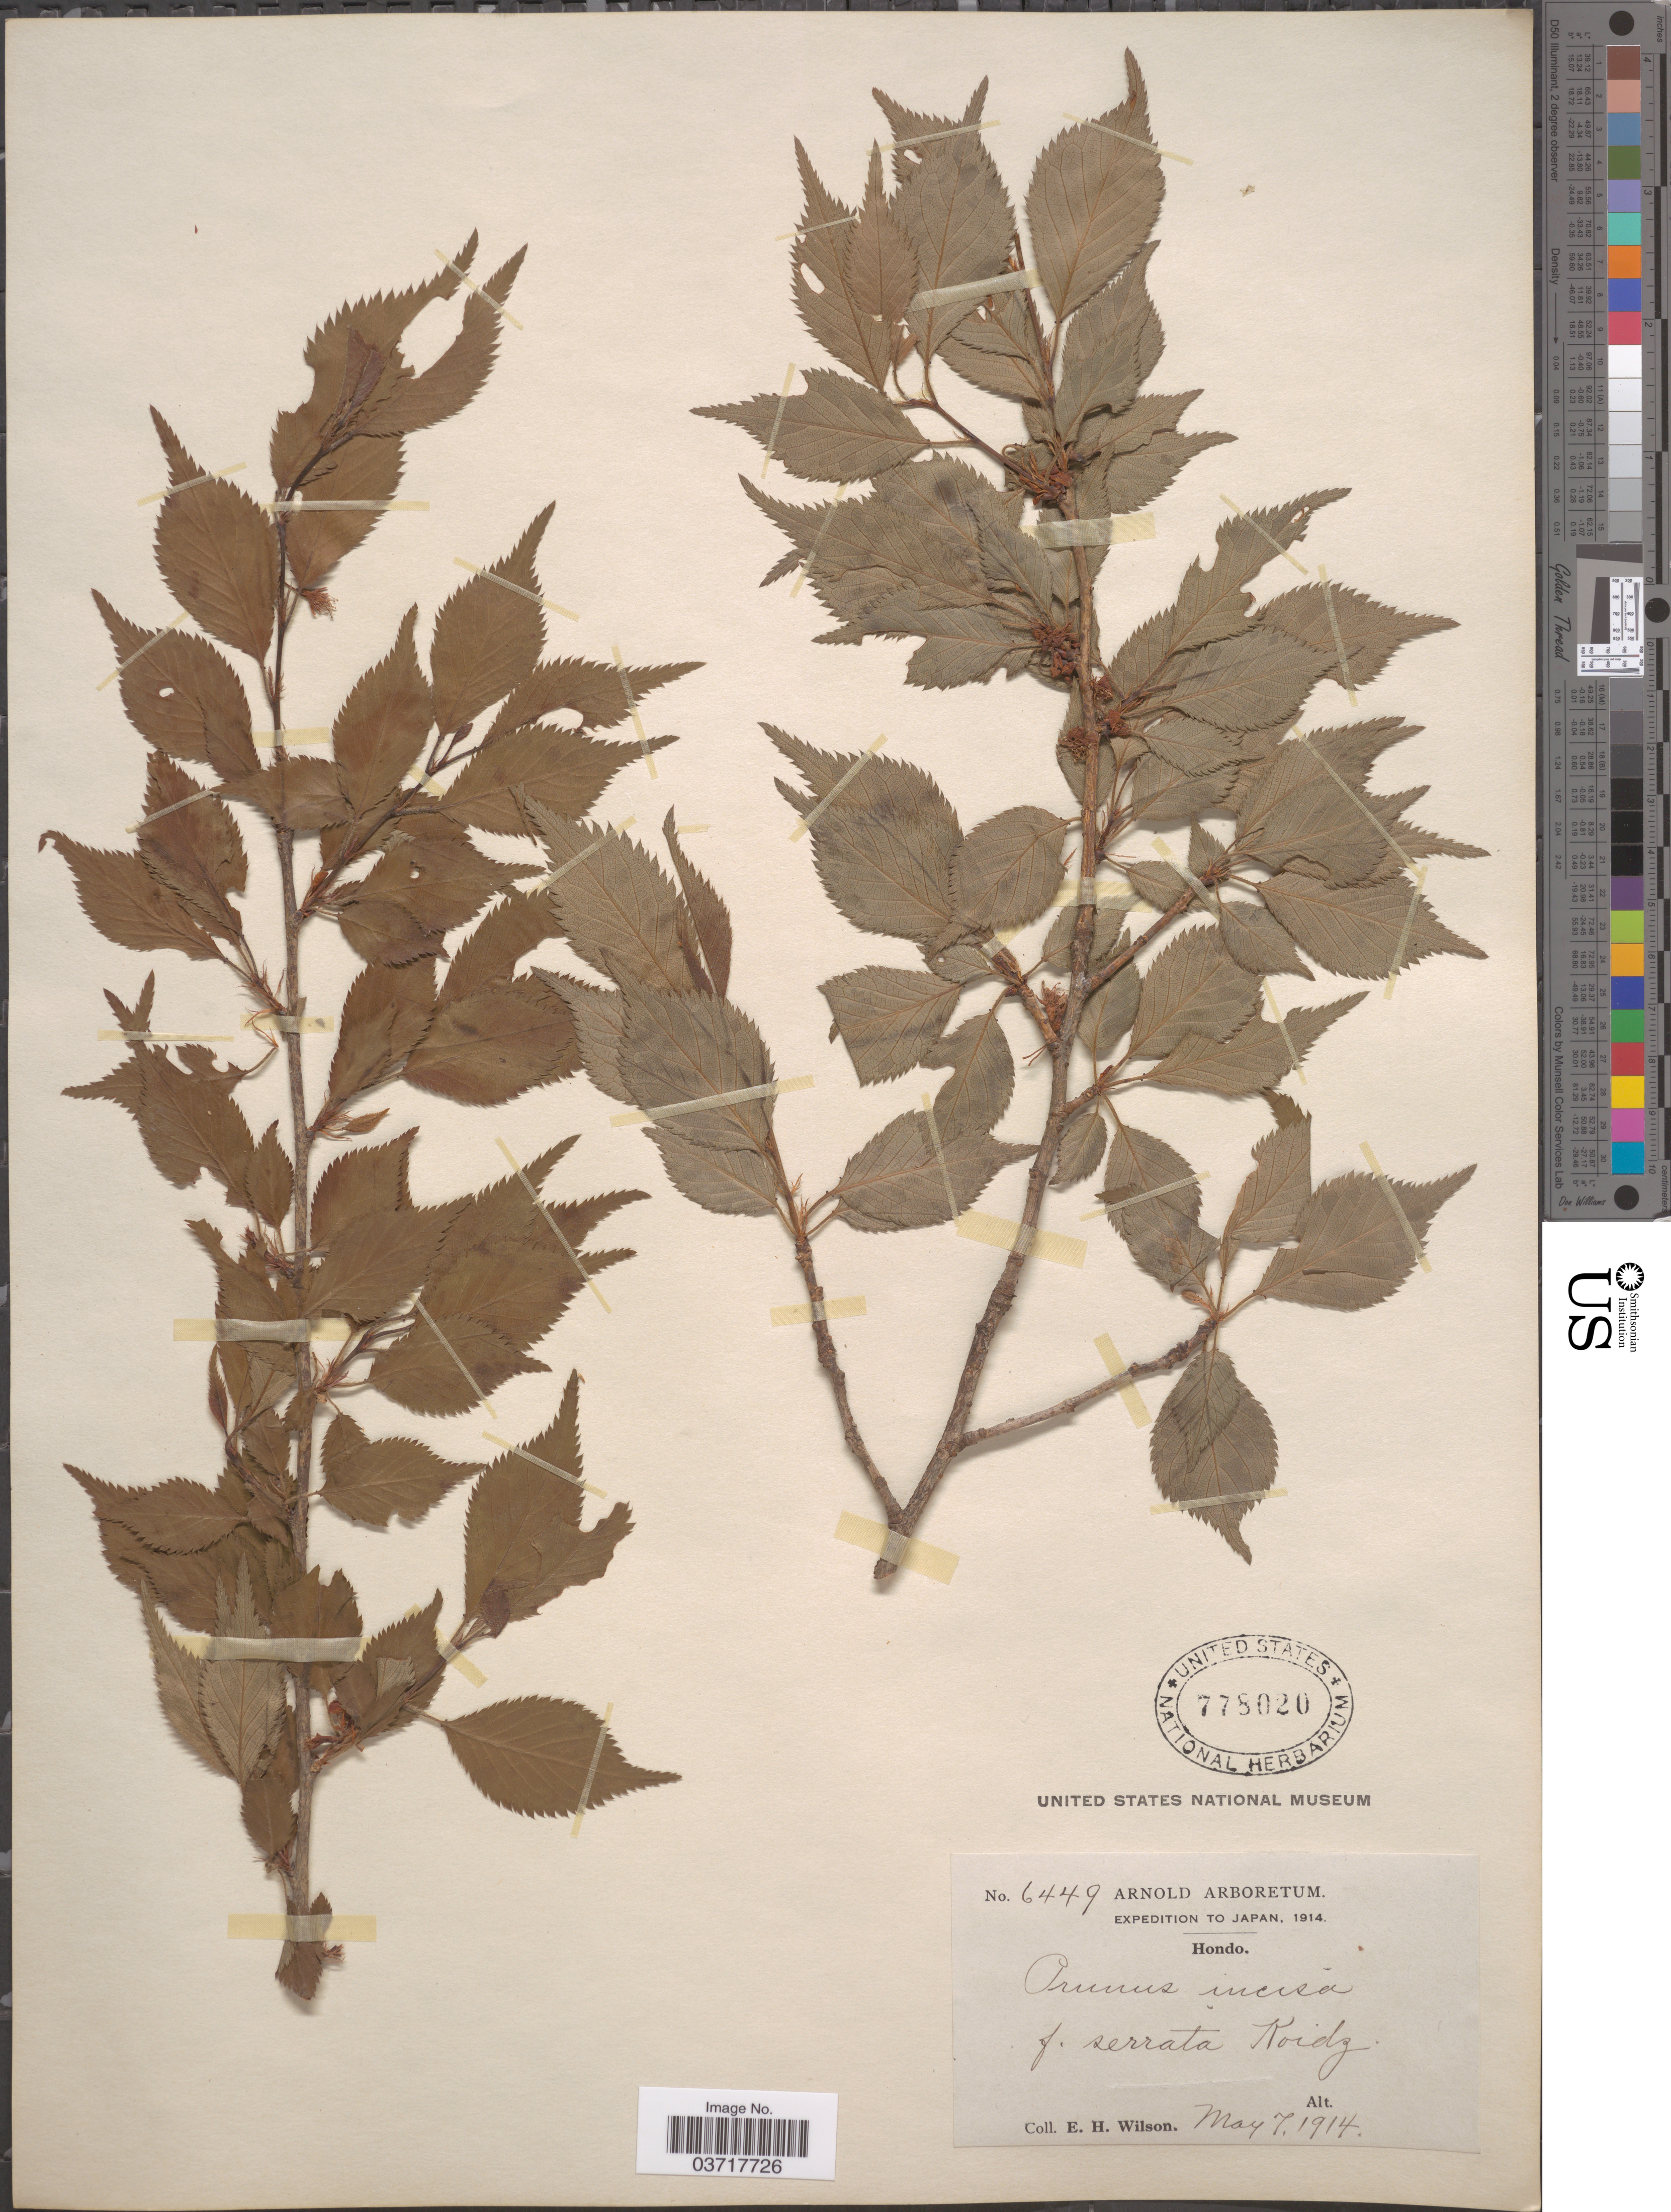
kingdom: Plantae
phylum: Tracheophyta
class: Magnoliopsida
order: Rosales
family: Rosaceae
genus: Prunus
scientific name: Prunus incisa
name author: Thunb.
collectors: E. Wilson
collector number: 6449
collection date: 1914-05-07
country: Japan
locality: Hondo.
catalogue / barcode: US 778020